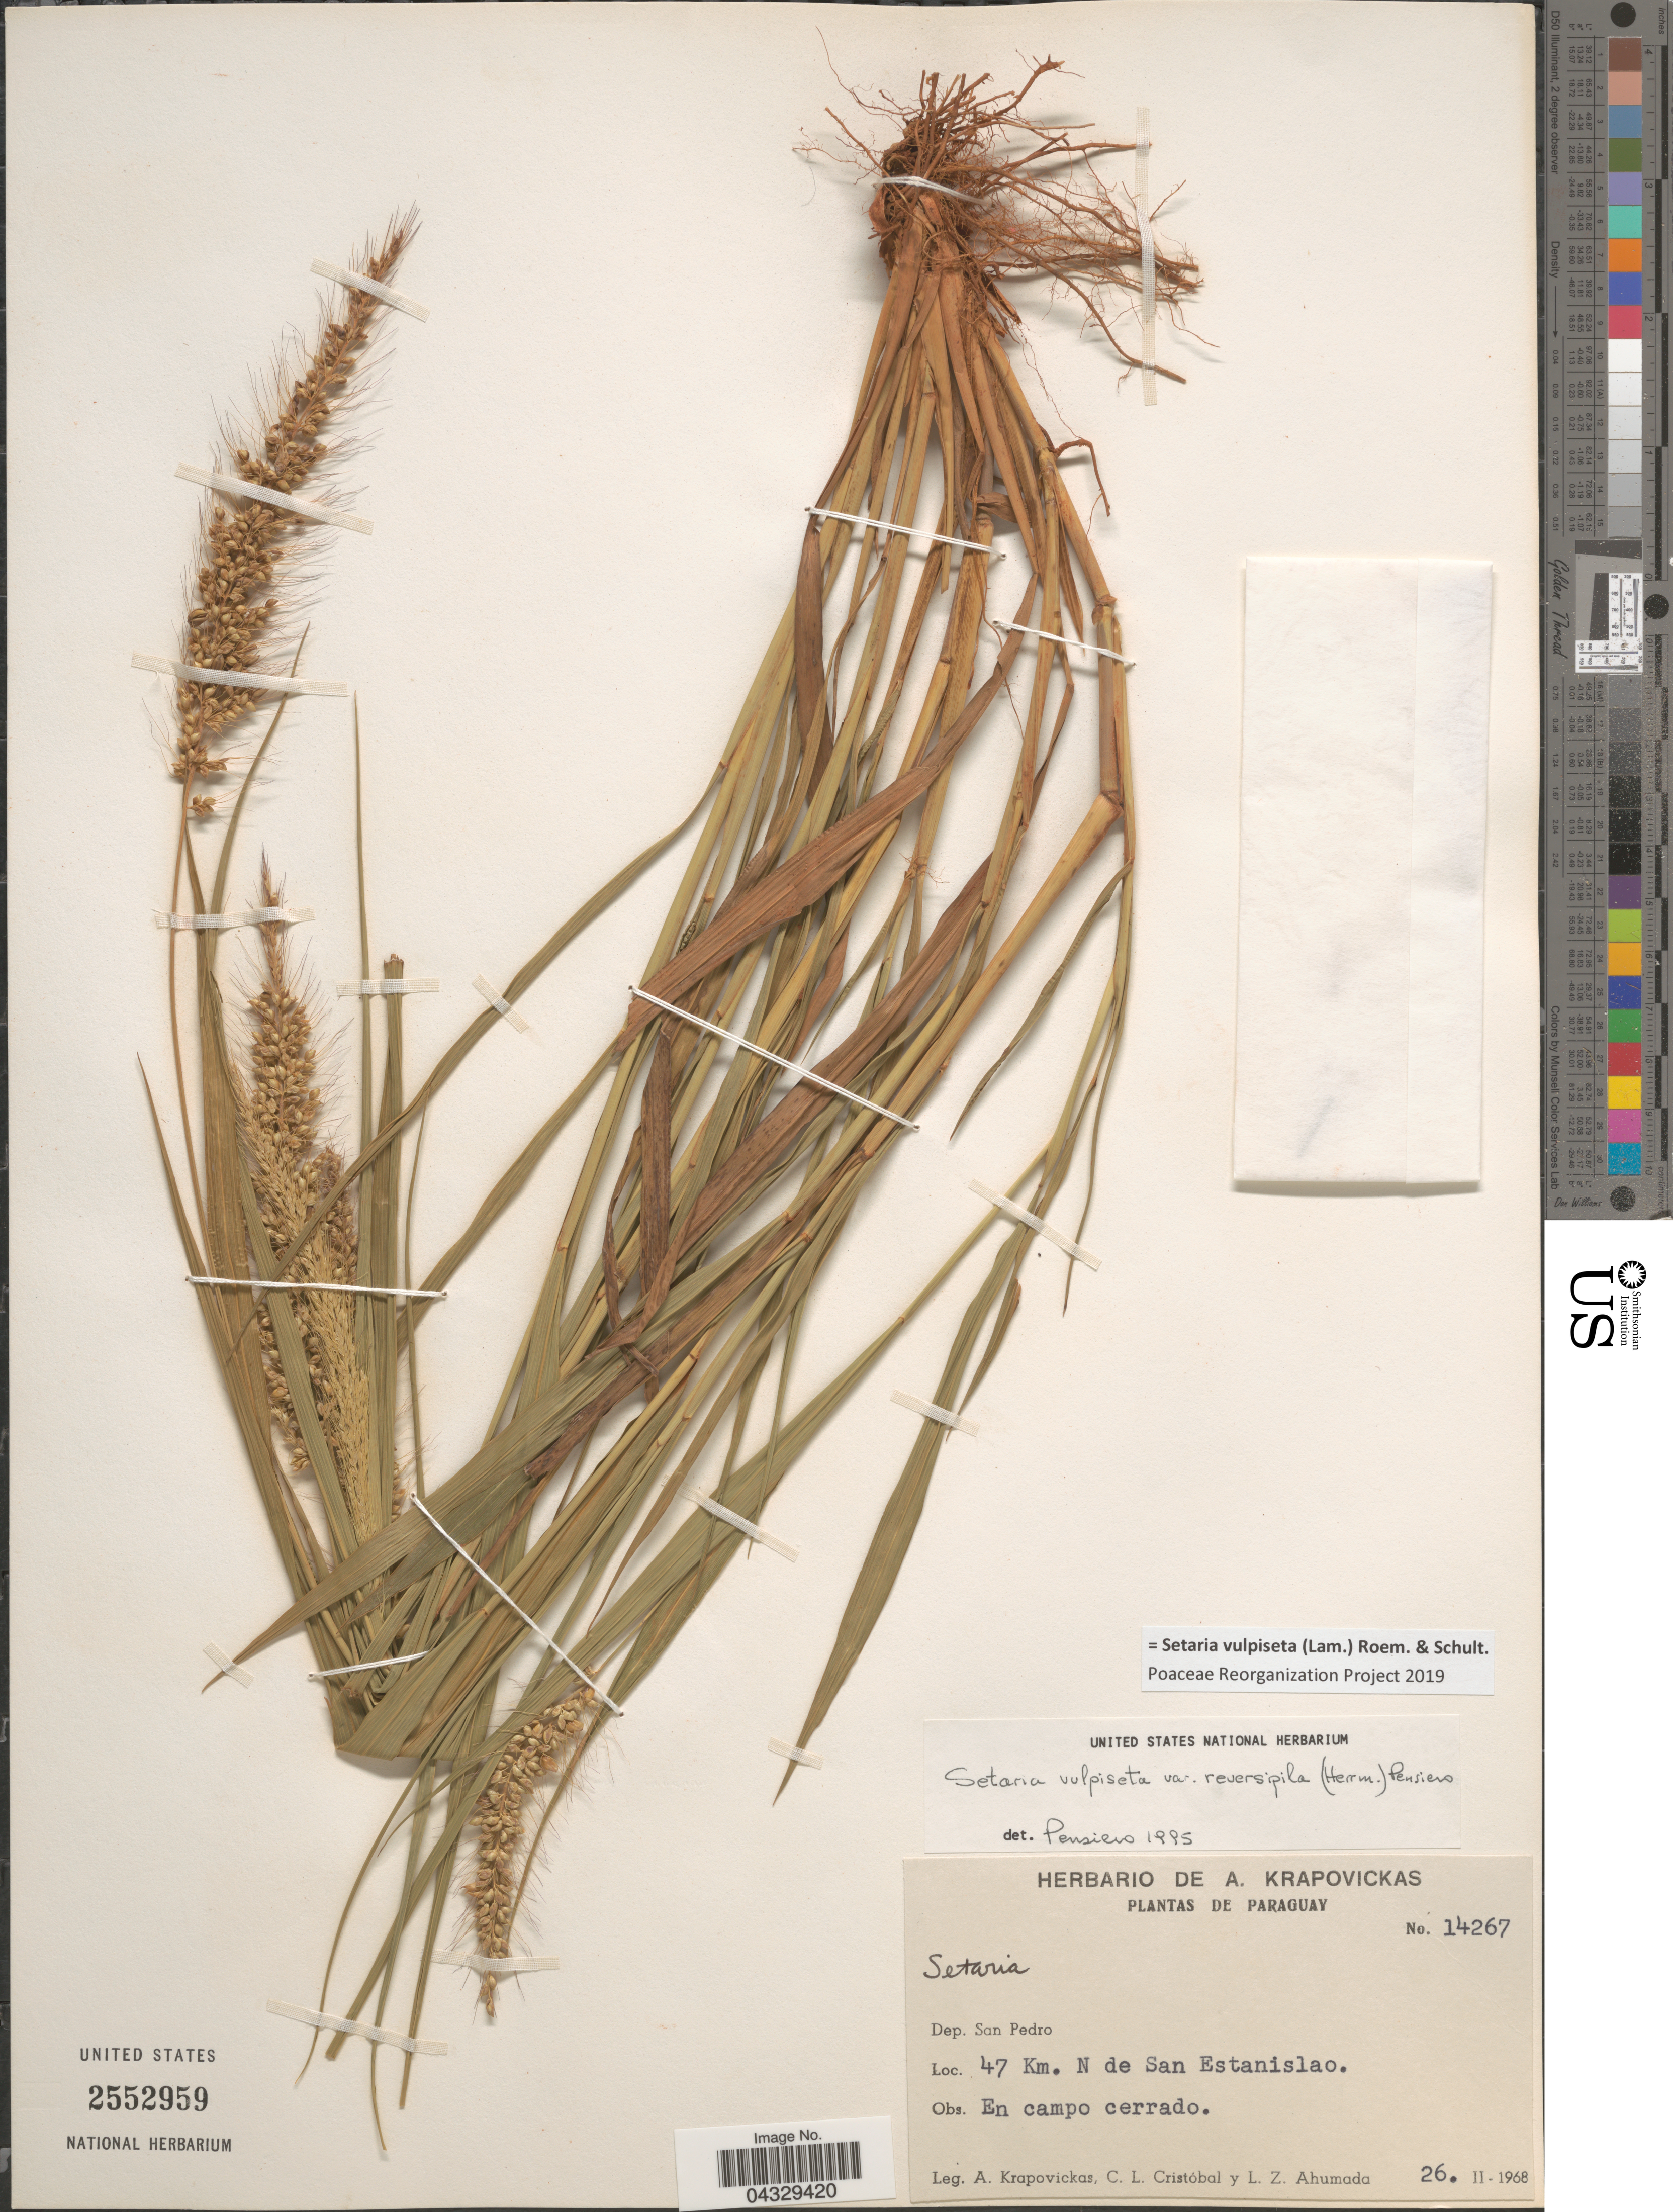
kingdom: Plantae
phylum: Tracheophyta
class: Liliopsida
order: Poales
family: Poaceae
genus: Setaria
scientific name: Setaria vulpiseta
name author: (Lam.) Roem. & Schult.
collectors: A. Krapovickas, C. L. Cristóbal & L. Ahumada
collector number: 14267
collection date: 1968-02-26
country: Paraguay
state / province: San Pedro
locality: Dep. San Pedro. 47 Km. N de San Estanislao. En campo cerrado.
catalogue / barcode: US 2552959